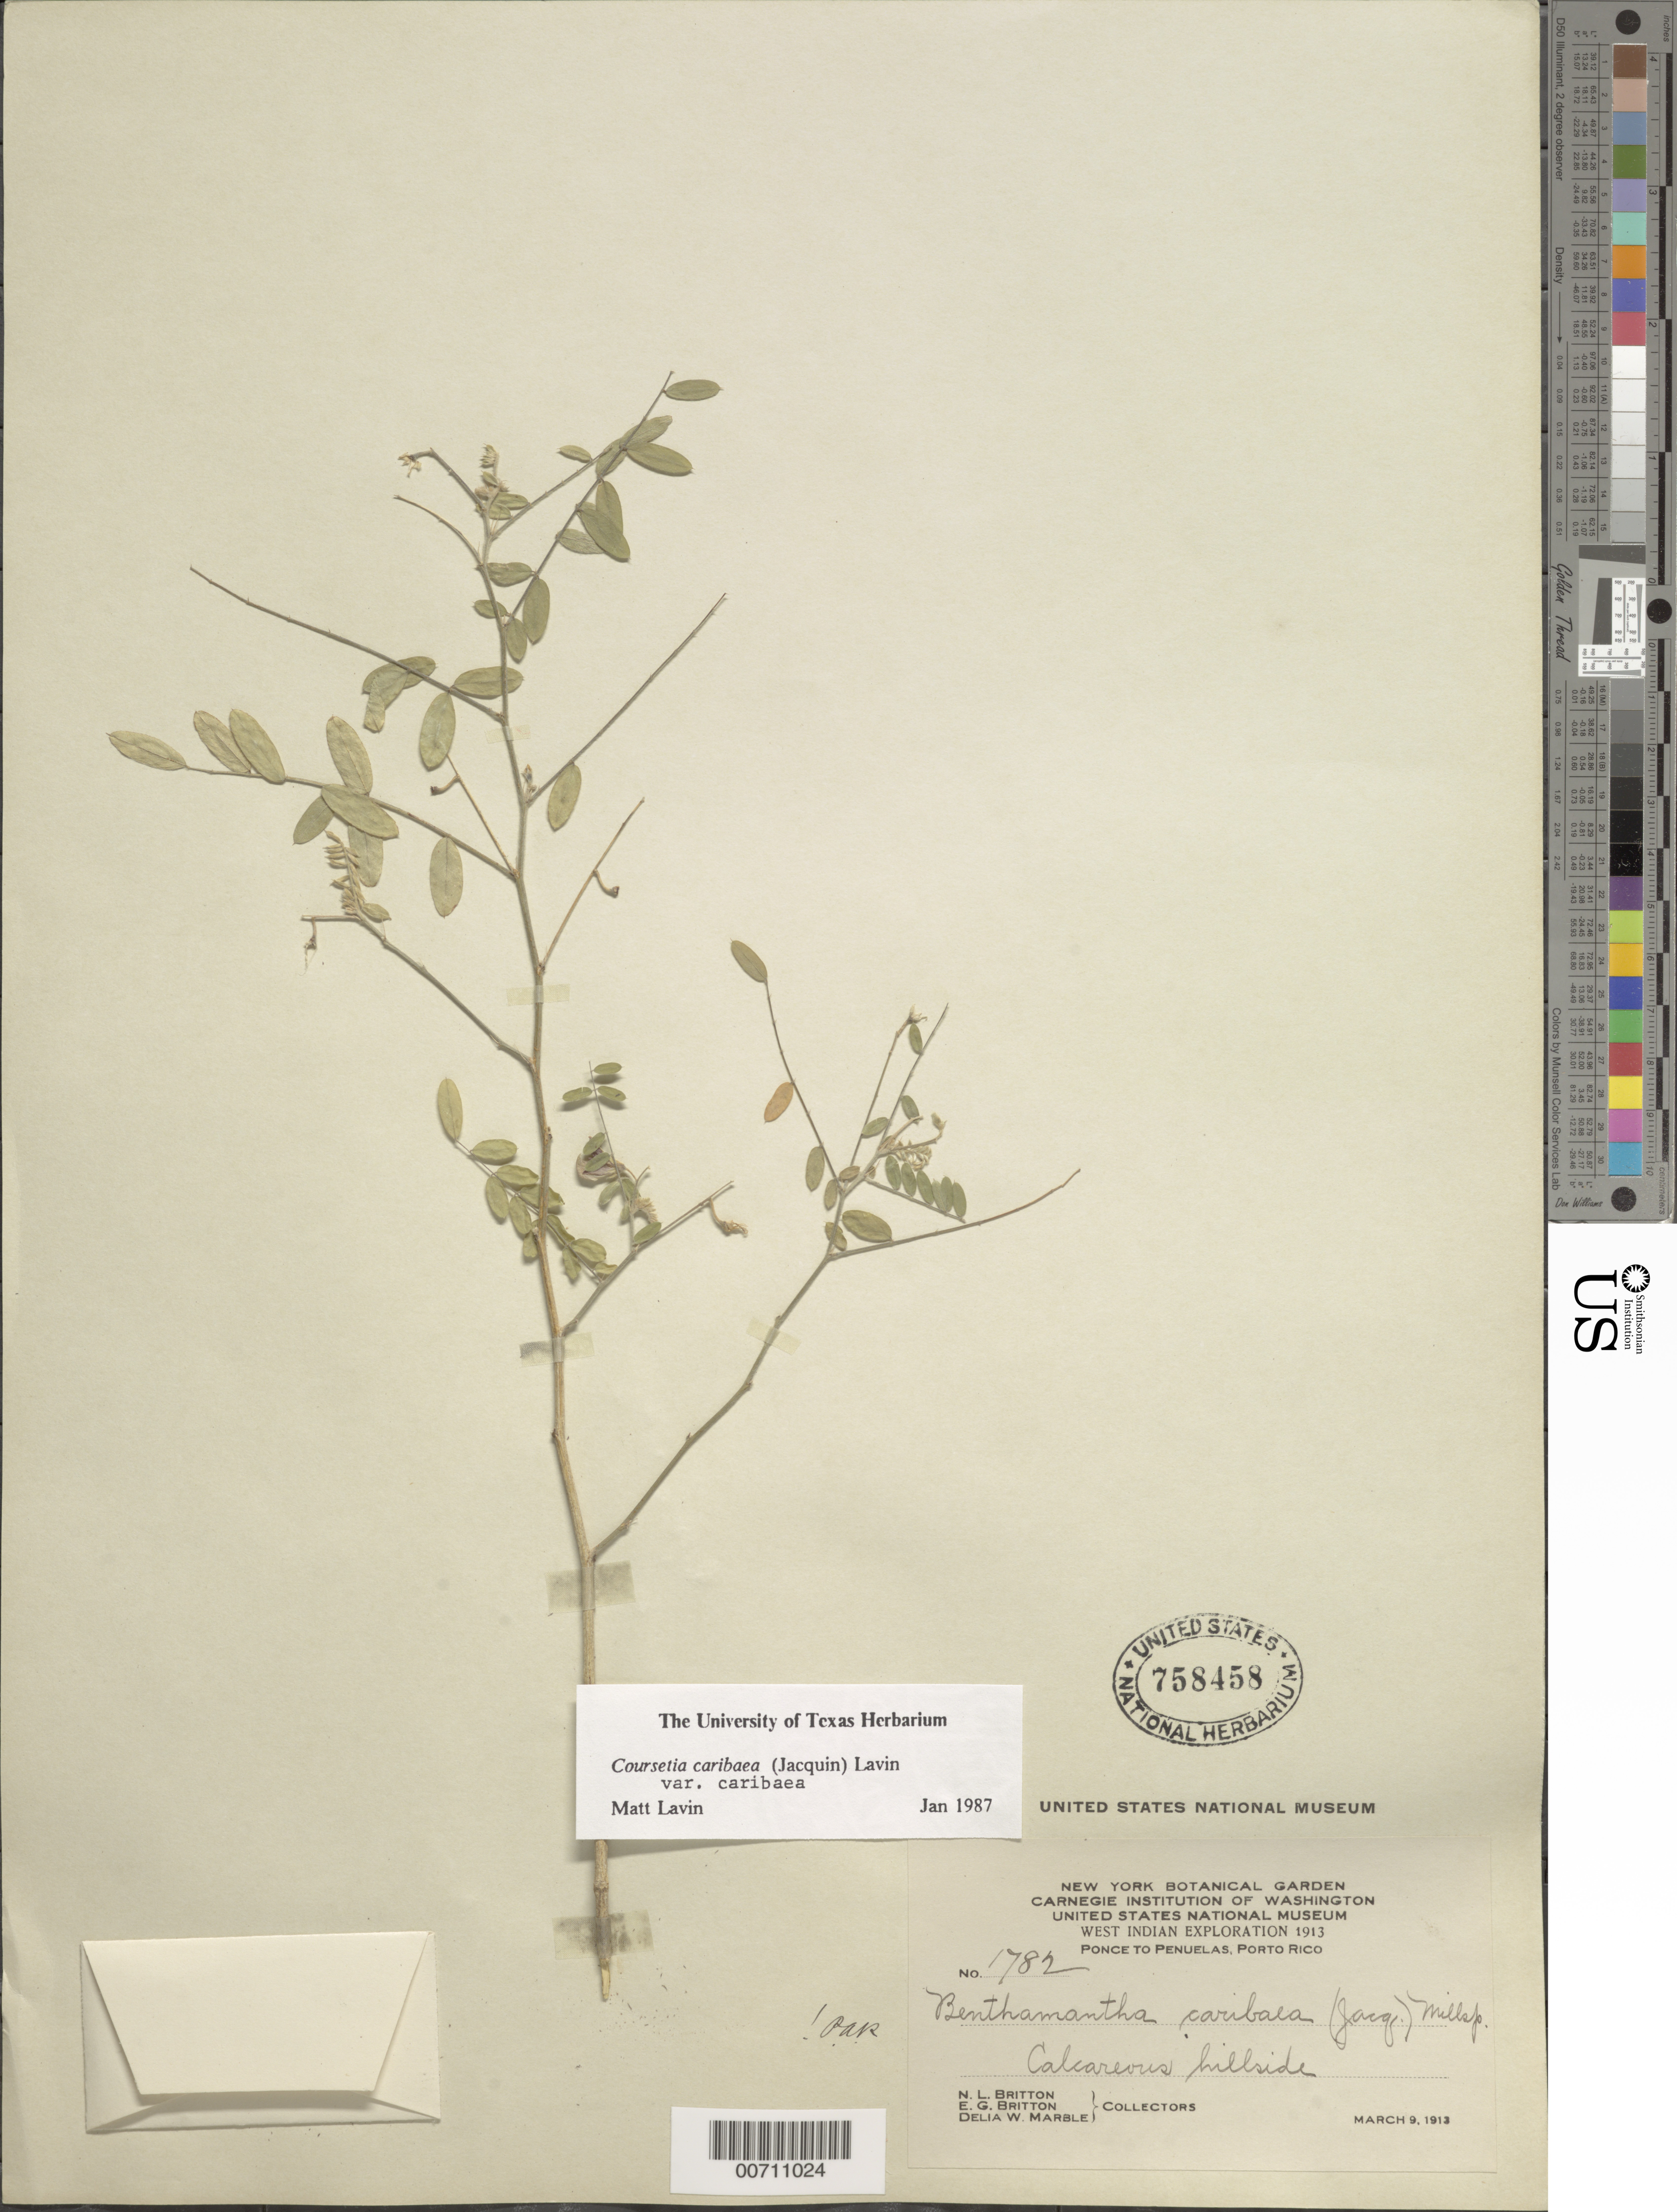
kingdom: Plantae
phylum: Tracheophyta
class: Magnoliopsida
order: Fabales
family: Fabaceae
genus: Coursetia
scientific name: Coursetia caribaea var. caribaea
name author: (Jacq.) Lavin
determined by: Lavin, M.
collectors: N. Britton, E. G. Britton & D. W. Marble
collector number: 1782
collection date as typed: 09 Mar 1913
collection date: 1913-03-09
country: Puerto Rico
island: Greater Antilles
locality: Ponce to Penuelas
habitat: Calcareous hillside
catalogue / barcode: US 758458